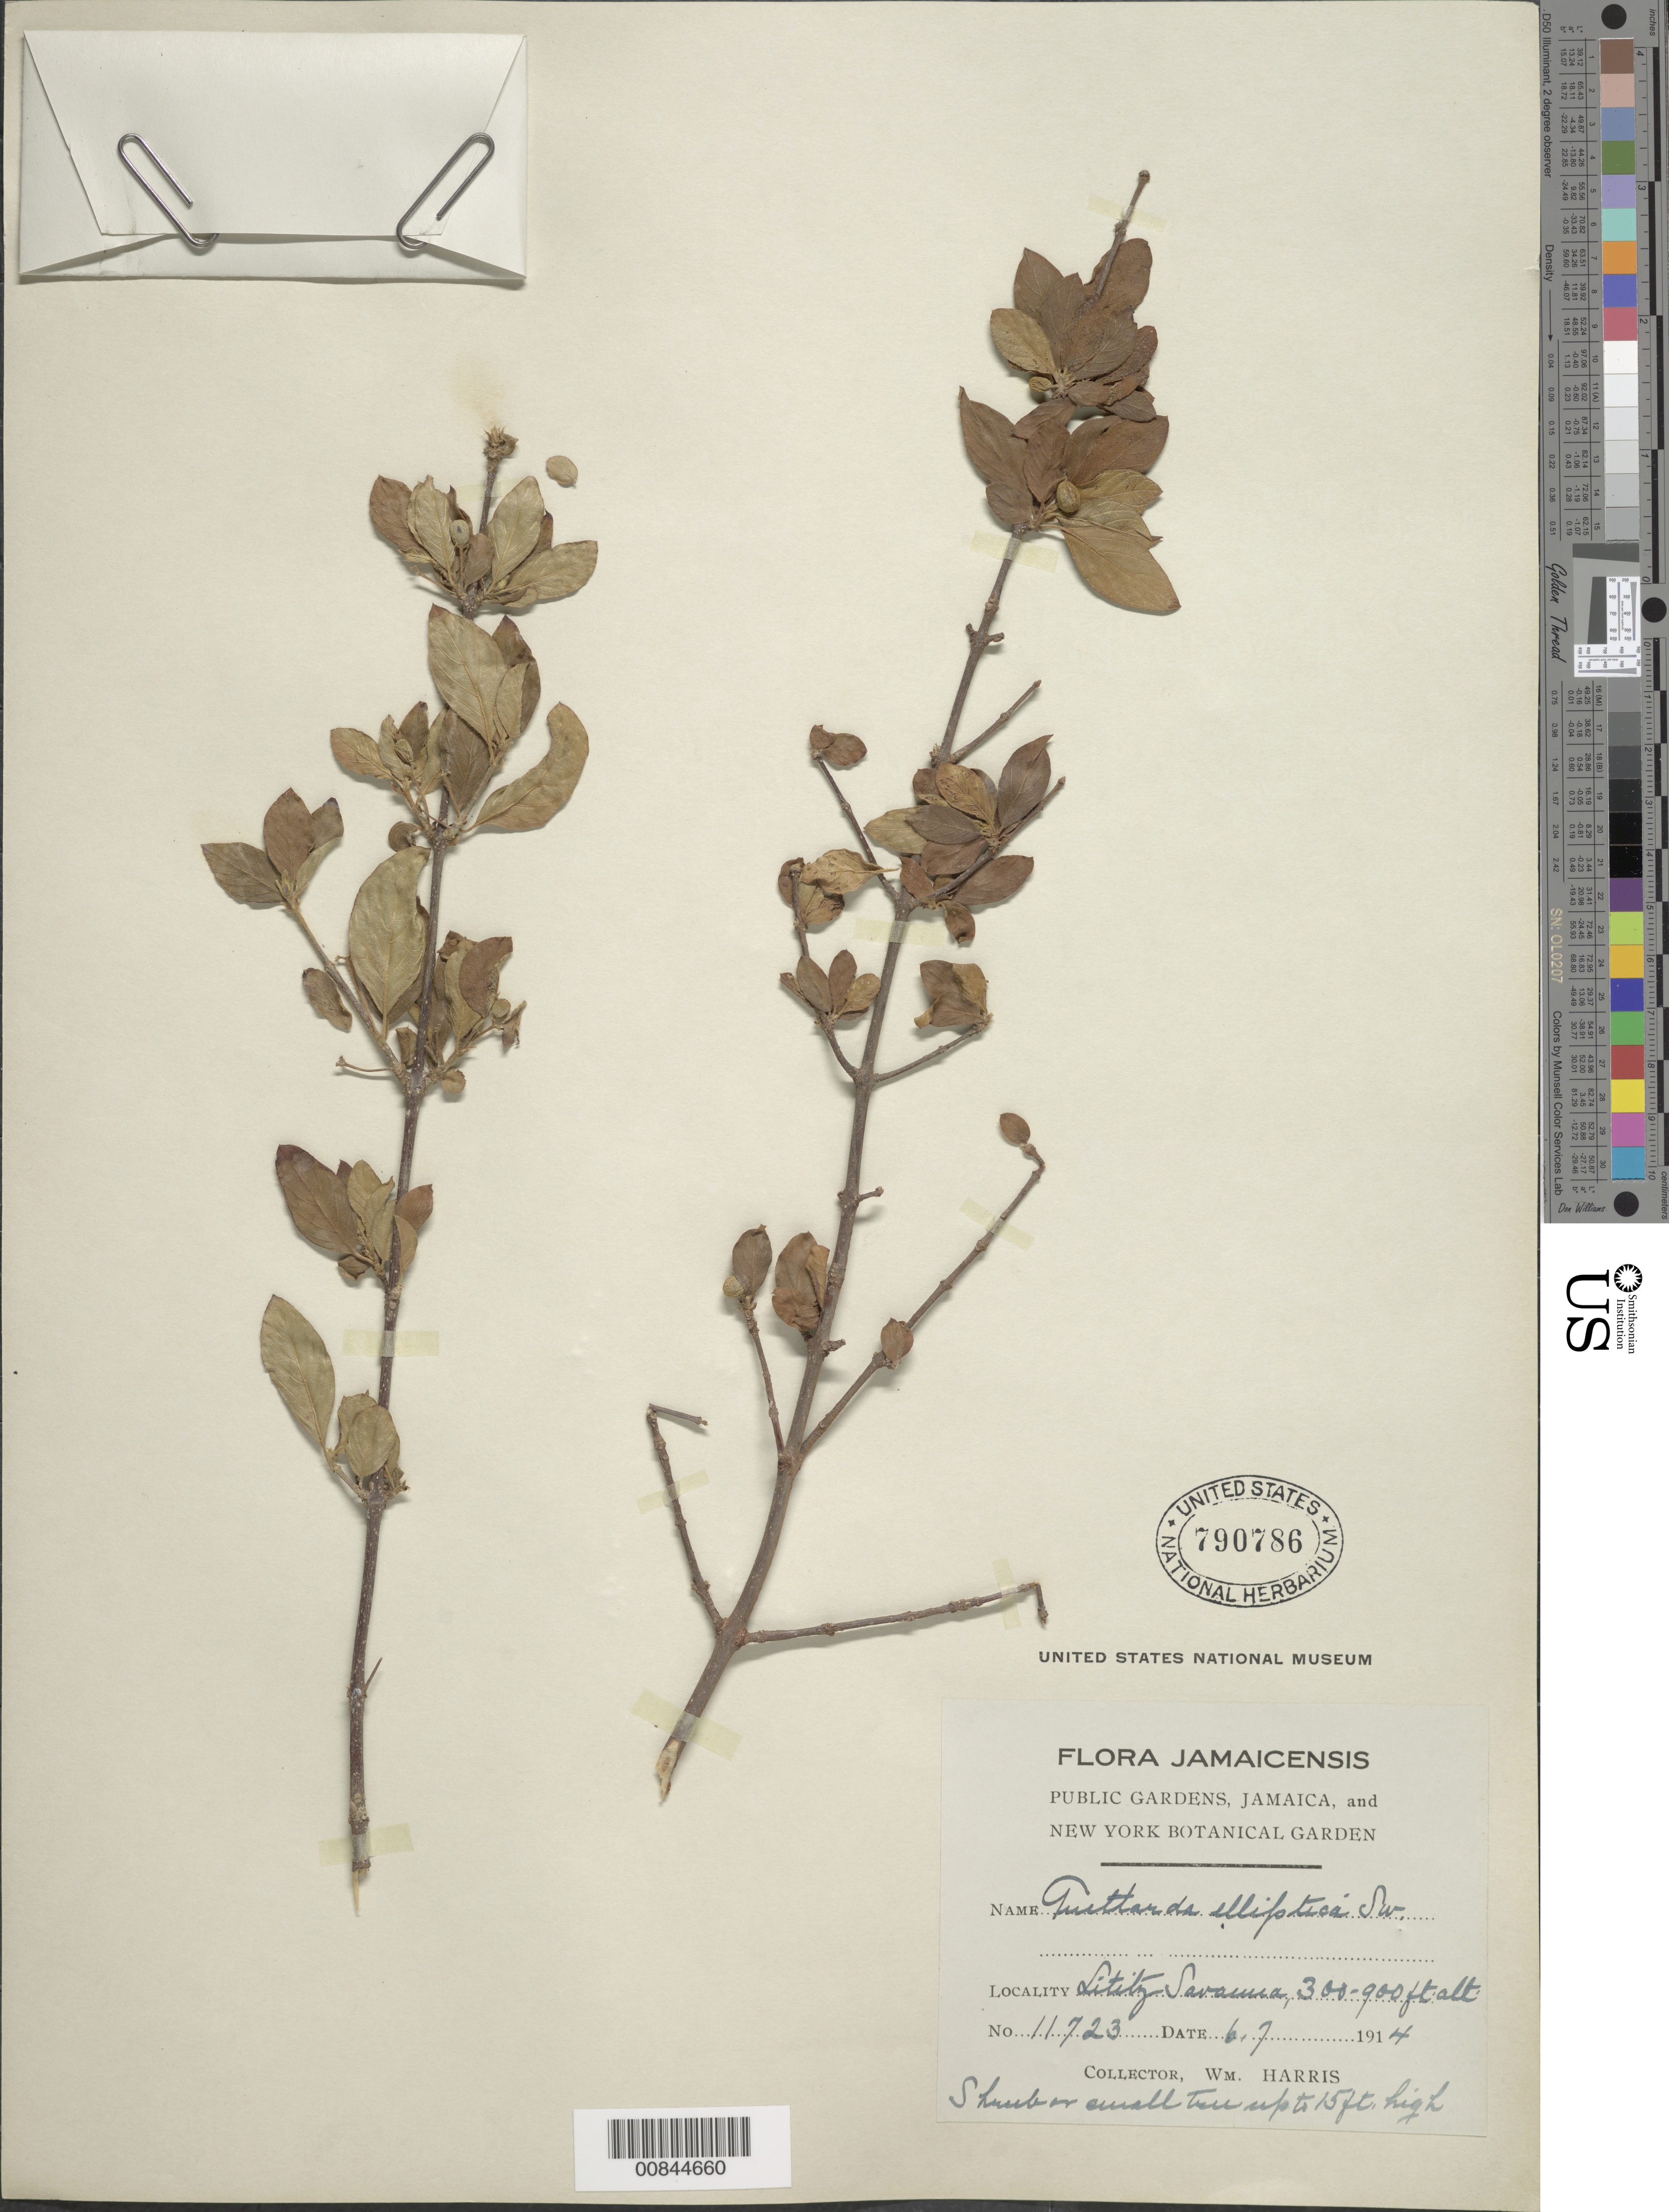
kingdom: Plantae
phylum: Tracheophyta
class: Magnoliopsida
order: Gentianales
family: Rubiaceae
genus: Guettarda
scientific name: Guettarda elliptica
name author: Sw.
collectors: W. H. Harris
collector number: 11723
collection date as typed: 06 Jul 1914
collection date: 1914-07-06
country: Jamaica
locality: Lititz Savanna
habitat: Savanna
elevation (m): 91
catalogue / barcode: US 790786